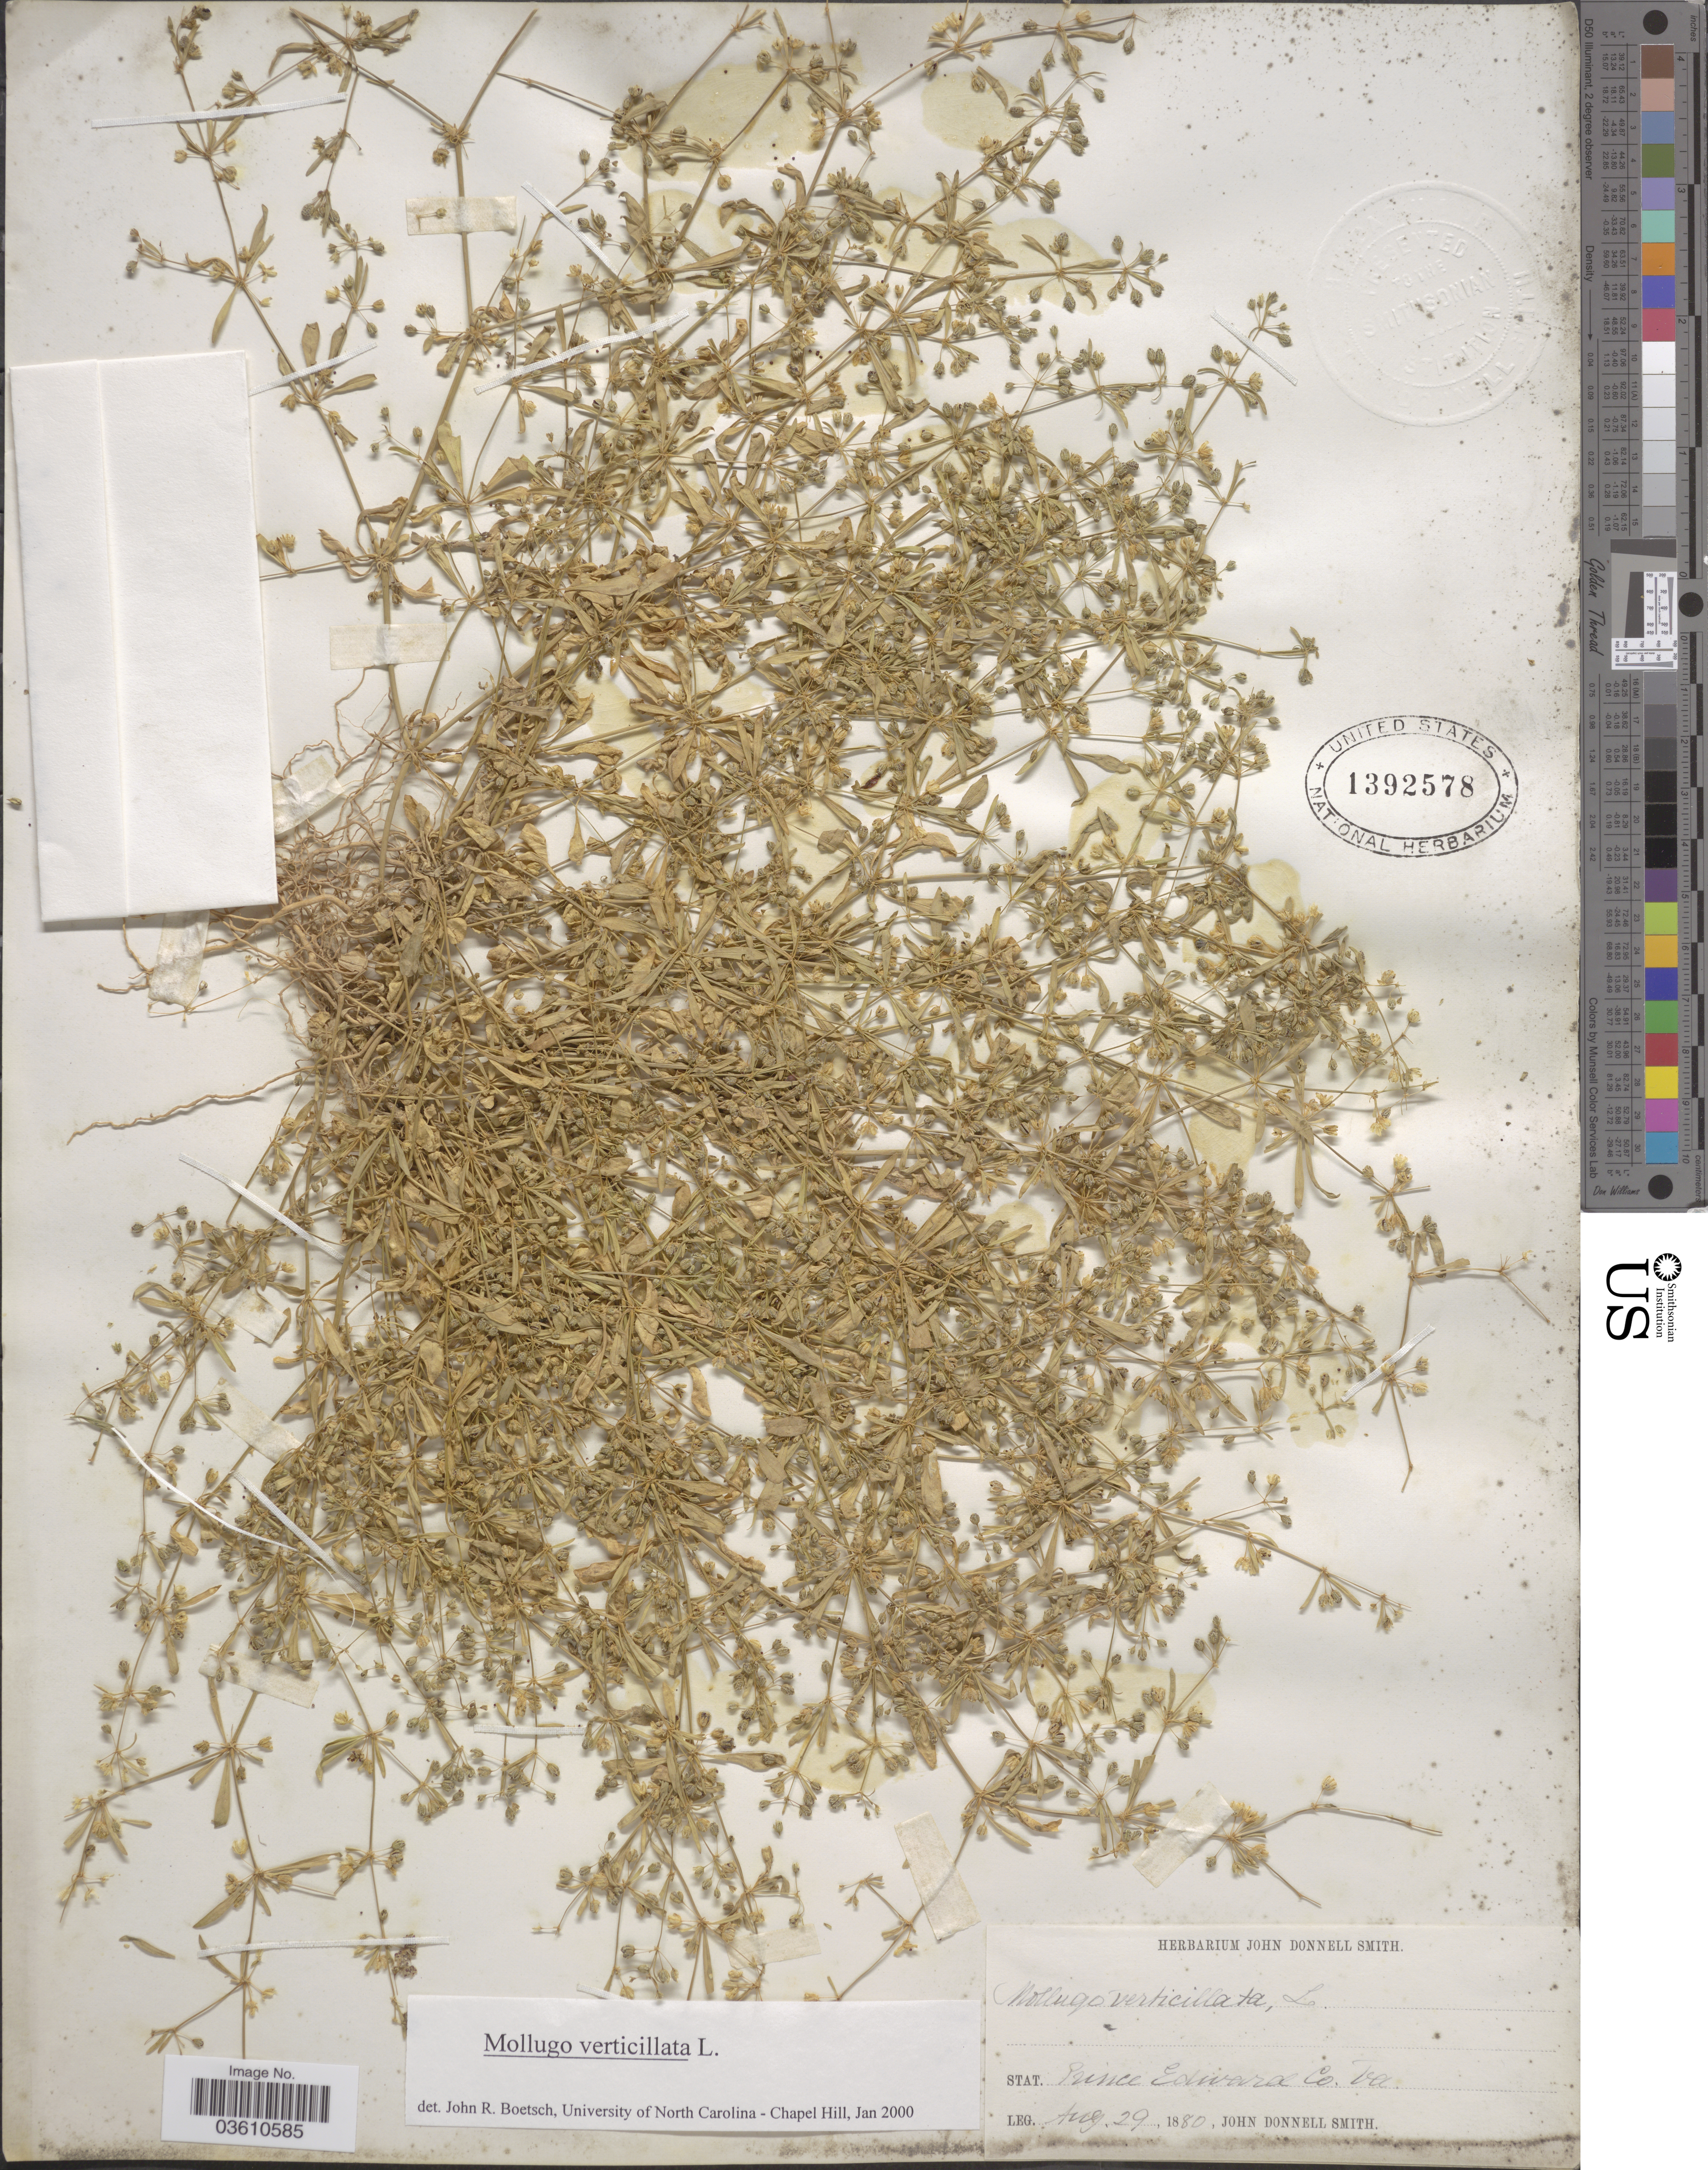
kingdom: Plantae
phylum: Tracheophyta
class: Magnoliopsida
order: Caryophyllales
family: Molluginaceae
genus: Mollugo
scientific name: Mollugo verticillata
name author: L.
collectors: J. Donnell Smith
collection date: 1880-08-29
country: United States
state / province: Virginia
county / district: Prince Edward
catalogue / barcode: US 1392578